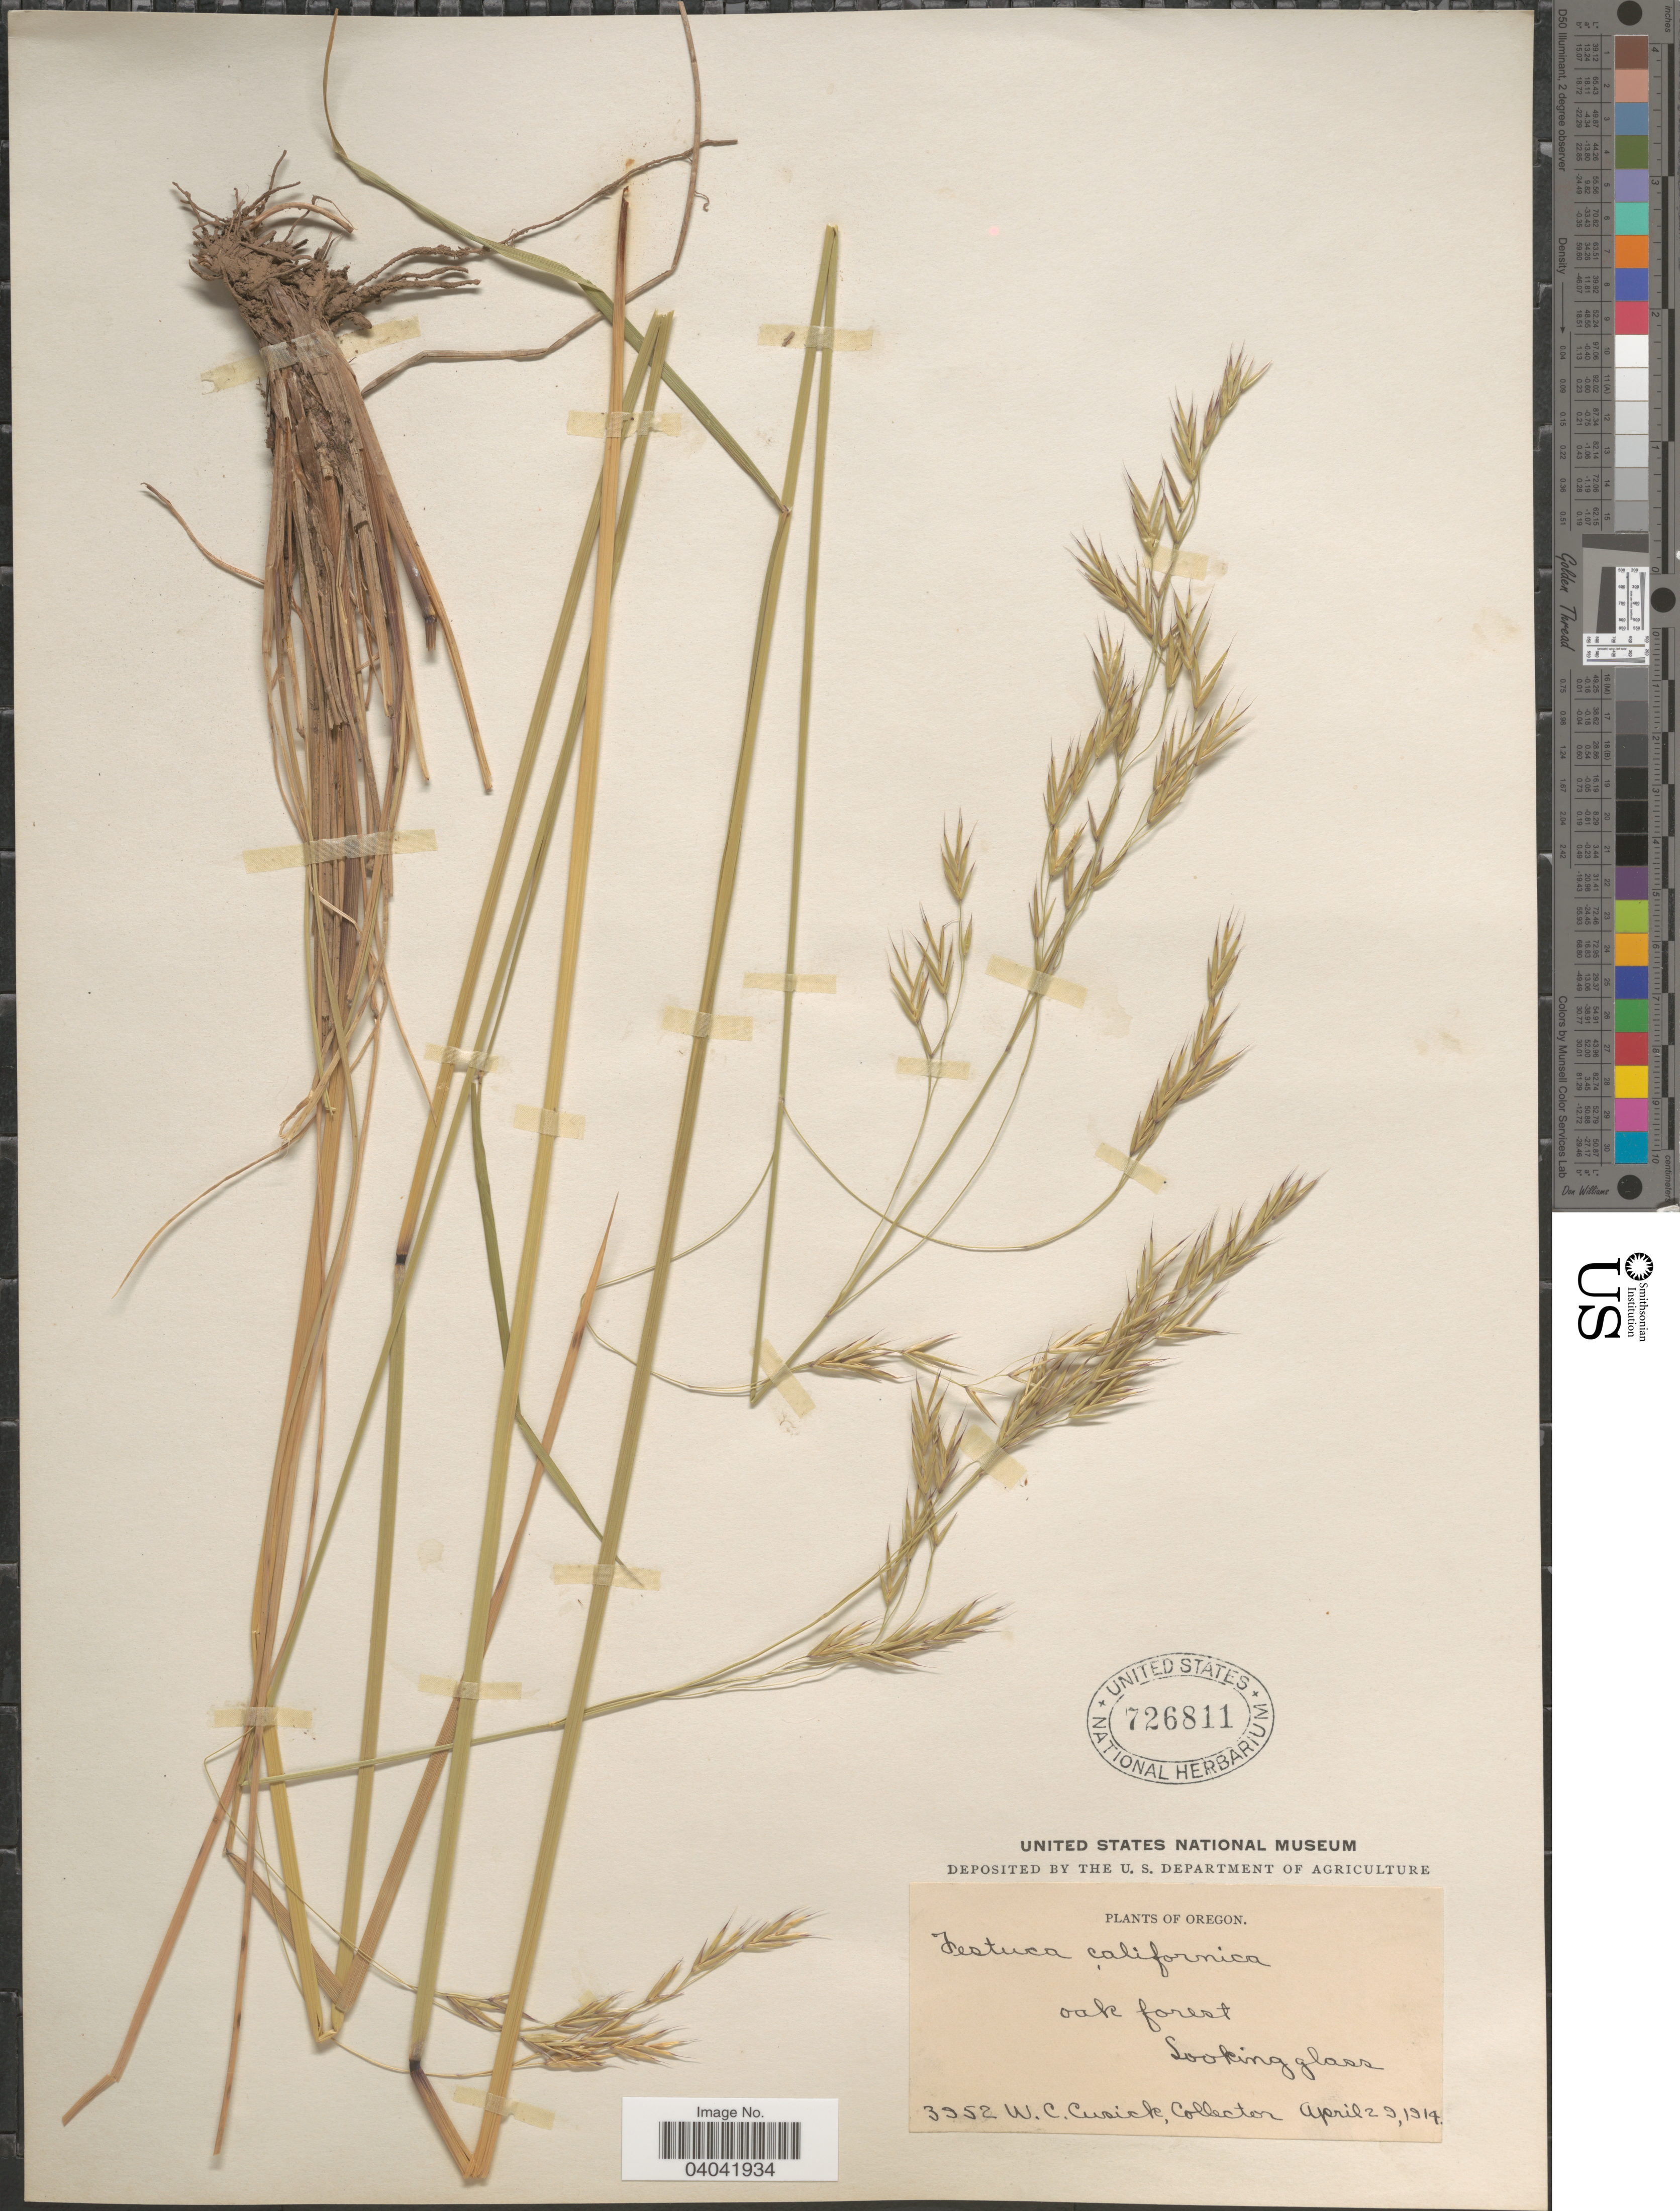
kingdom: Plantae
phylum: Tracheophyta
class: Liliopsida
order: Poales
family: Poaceae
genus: Festuca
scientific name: Festuca californica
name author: Vasey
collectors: W. C. Cusick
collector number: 3952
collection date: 1914-04-29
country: United States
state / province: Oregon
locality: Looking glass.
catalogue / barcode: US 726811